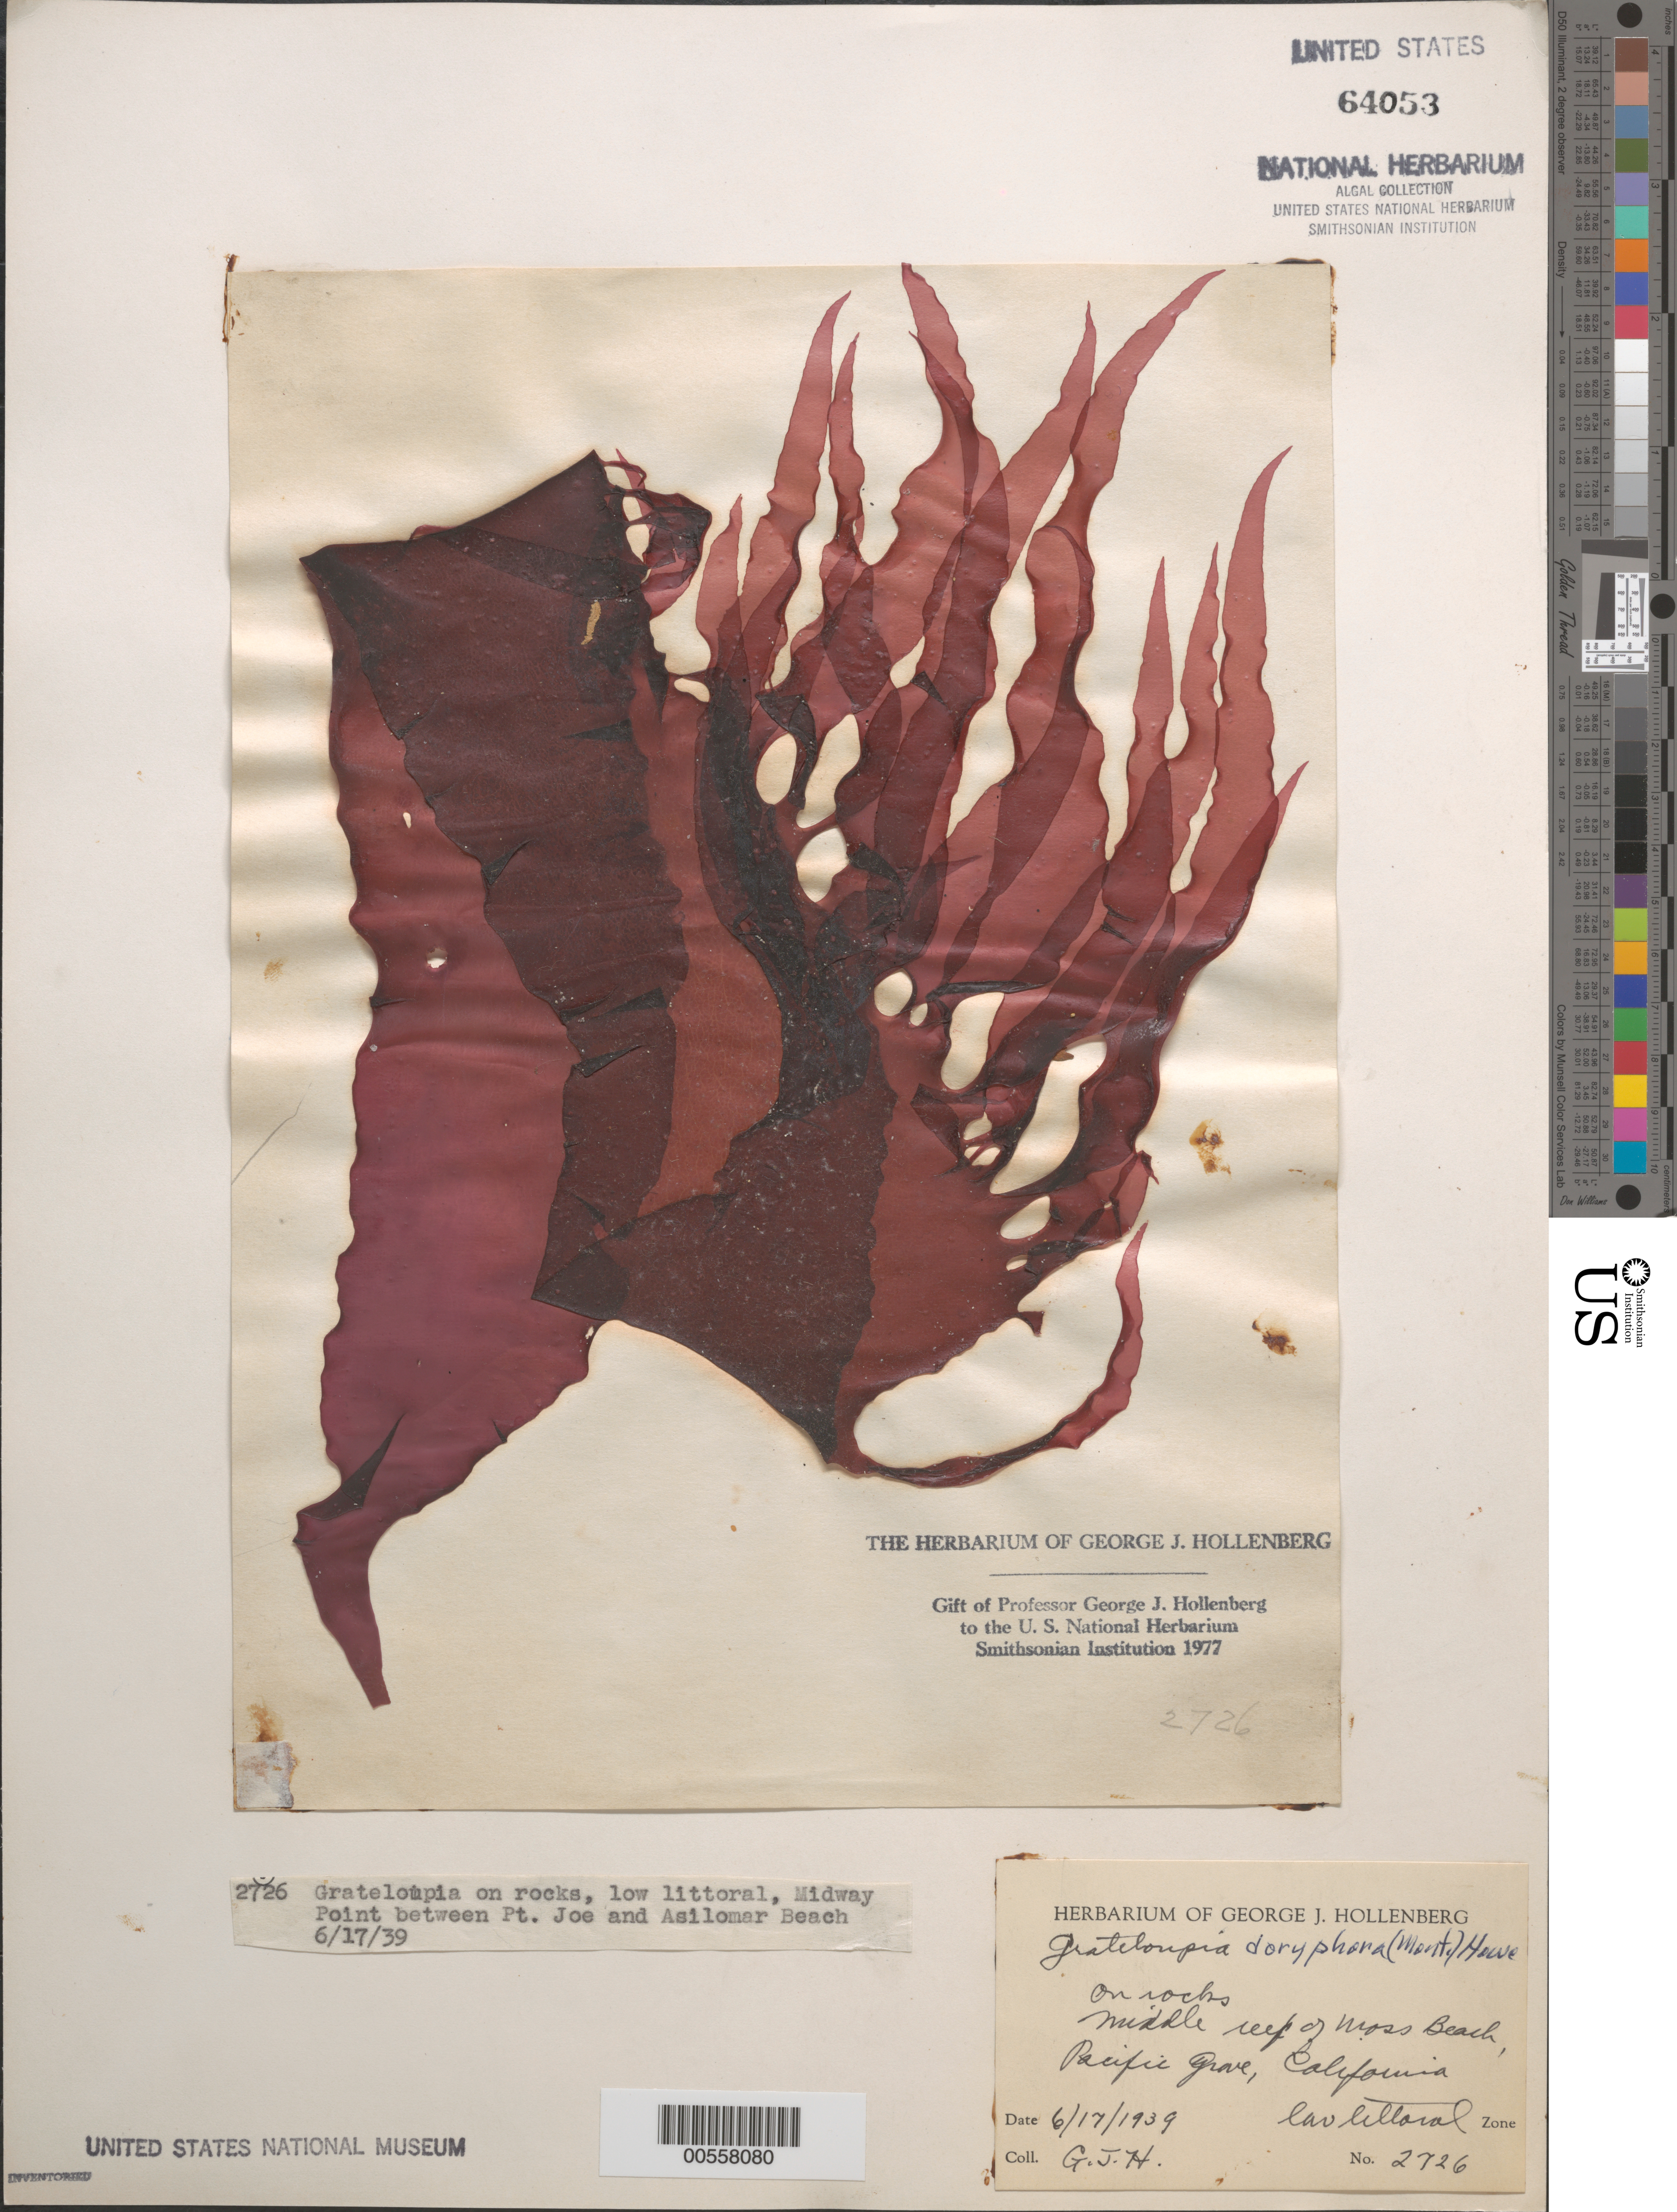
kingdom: Plantae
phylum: Rhodophyta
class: Florideophyceae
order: Halymeniales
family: Halymeniaceae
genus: Grateloupia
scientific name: Grateloupia doryphora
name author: (Mont.) Howe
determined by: Hollenberg, George J.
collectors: G. Hollenberg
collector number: GJH 2726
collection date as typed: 17 Jun 1939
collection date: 1939-06-17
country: United States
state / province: California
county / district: Monterey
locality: Middle reef of Moss Beach, Pacific Grove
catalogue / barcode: US 64053